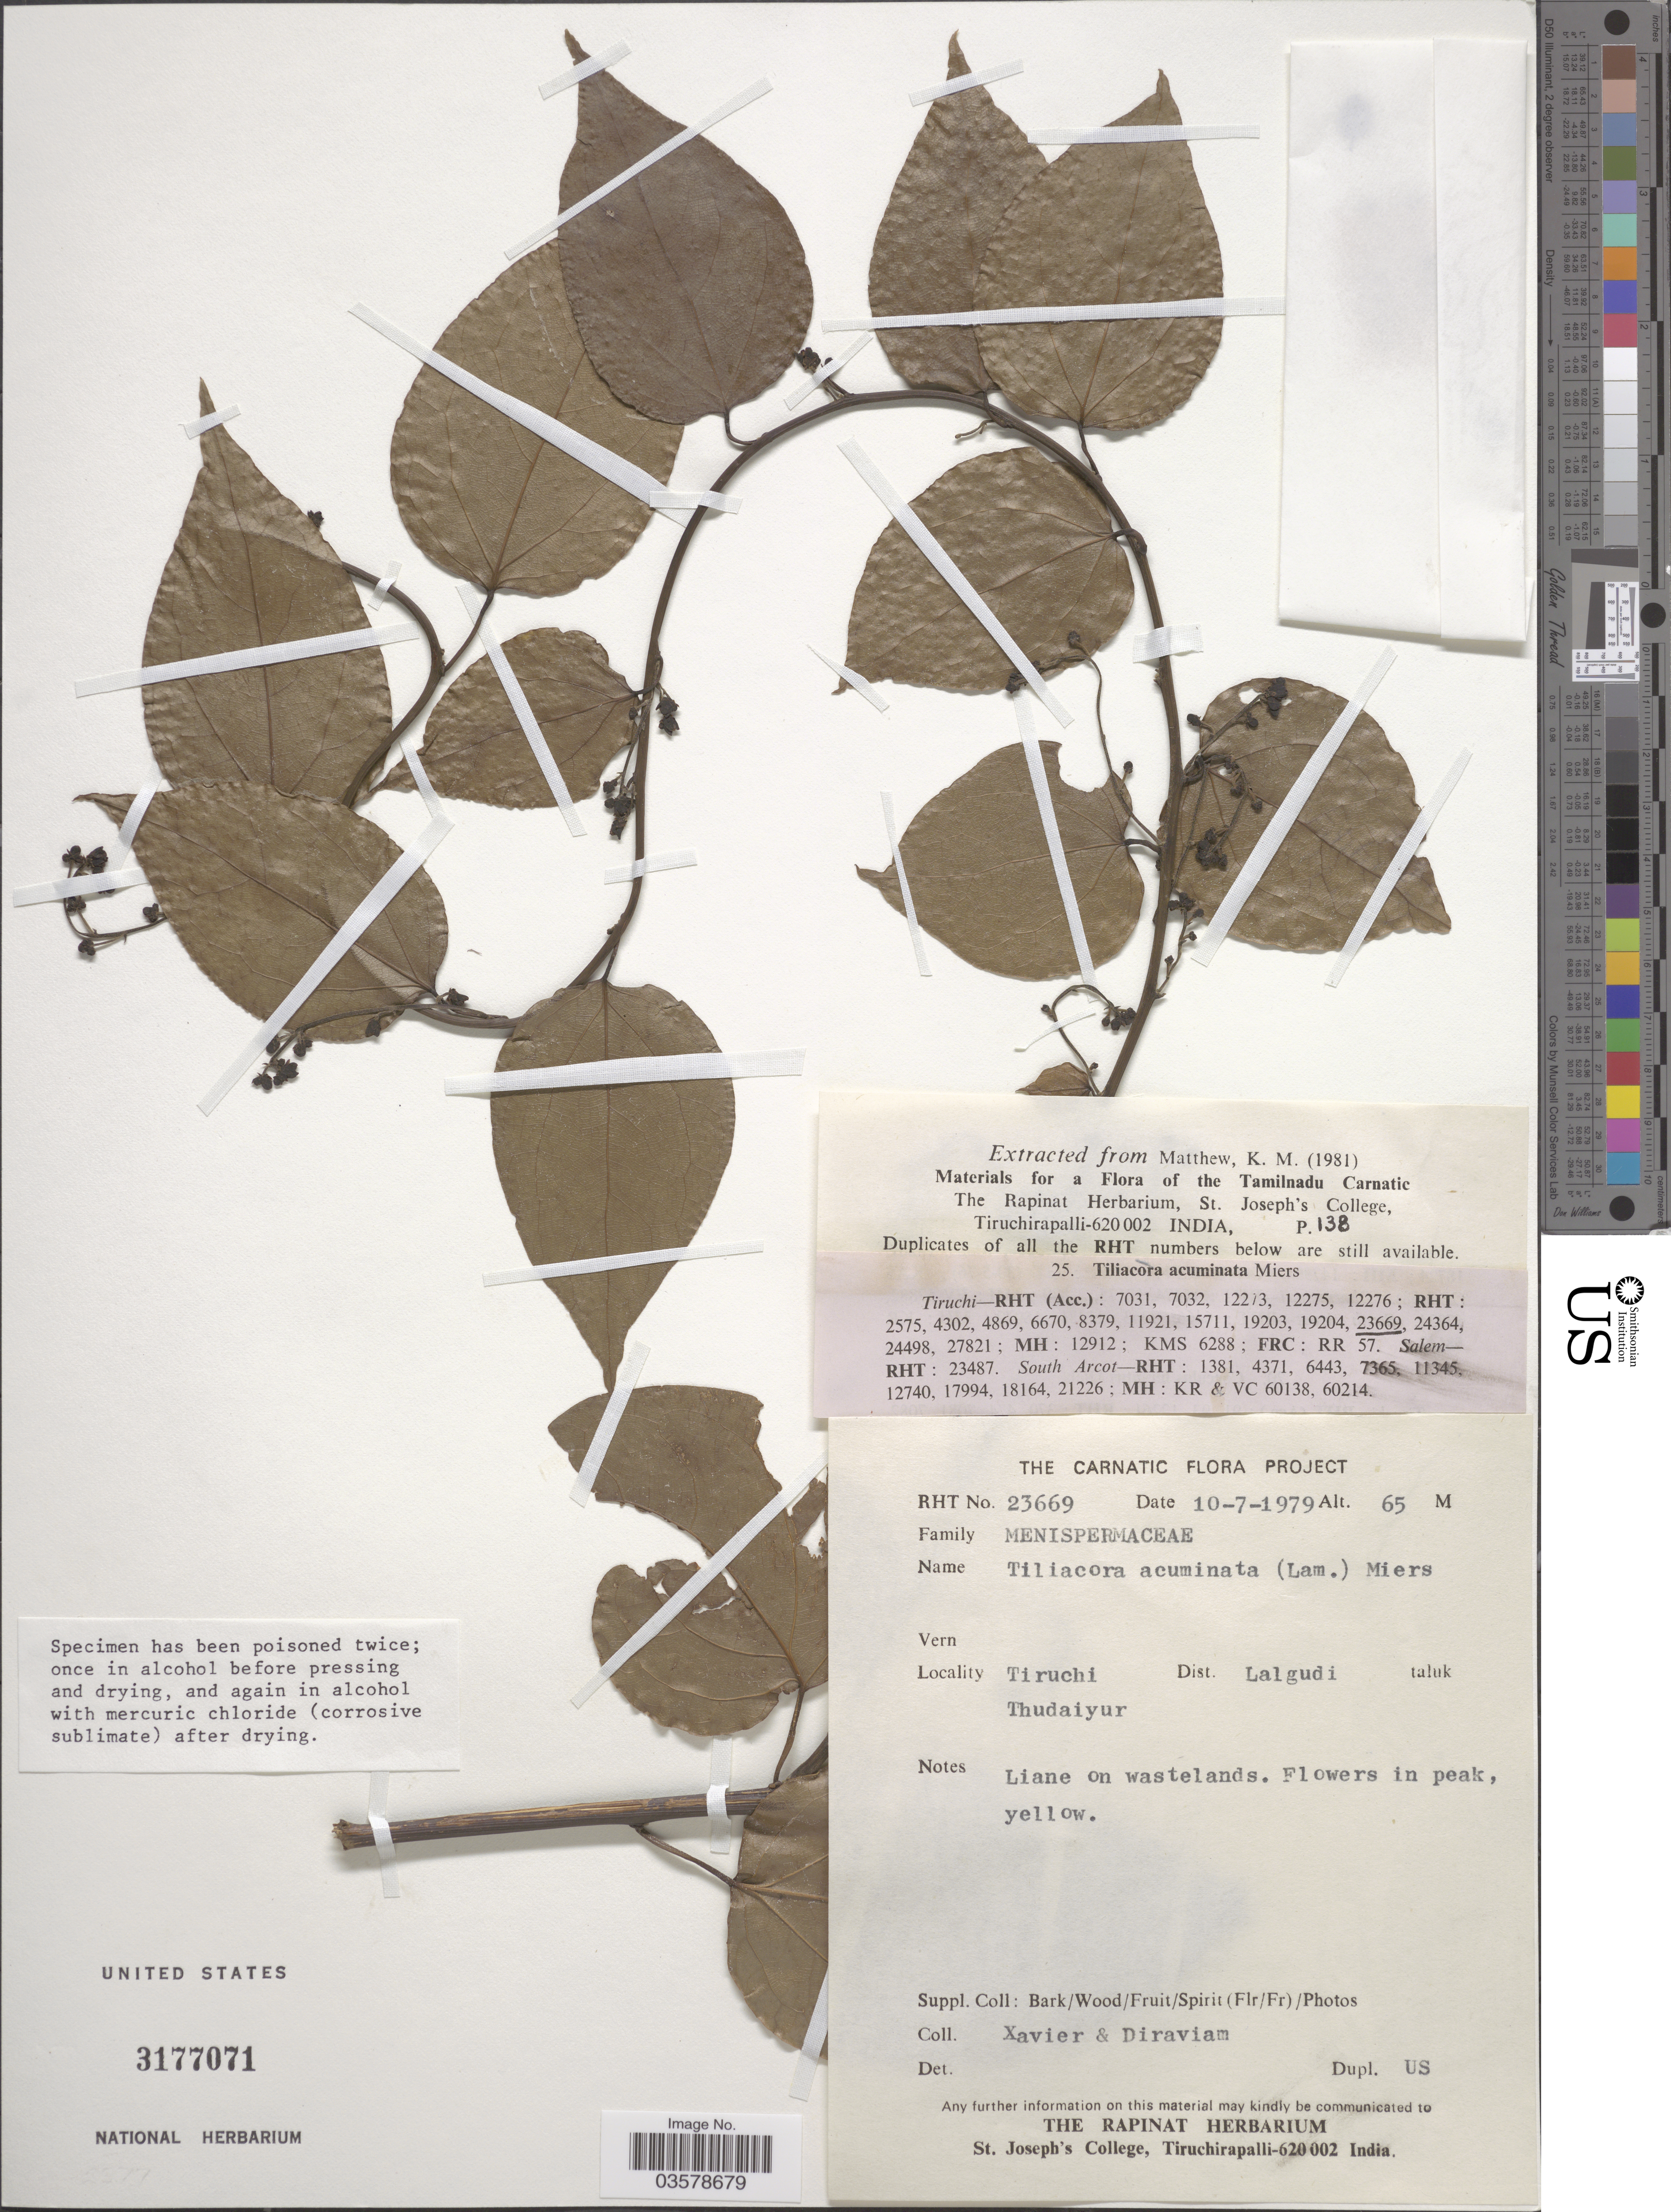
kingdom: Plantae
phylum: Tracheophyta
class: Magnoliopsida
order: Ranunculales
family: Menispermaceae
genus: Tiliacora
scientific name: Tiliacora acuminata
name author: (Lam.) Miers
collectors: Xavier & -. Diraviam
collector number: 23669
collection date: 1979-07-10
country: India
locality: Tiruchi. Dist. Lalgudi taluk. Thudaiyur.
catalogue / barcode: US 3177071